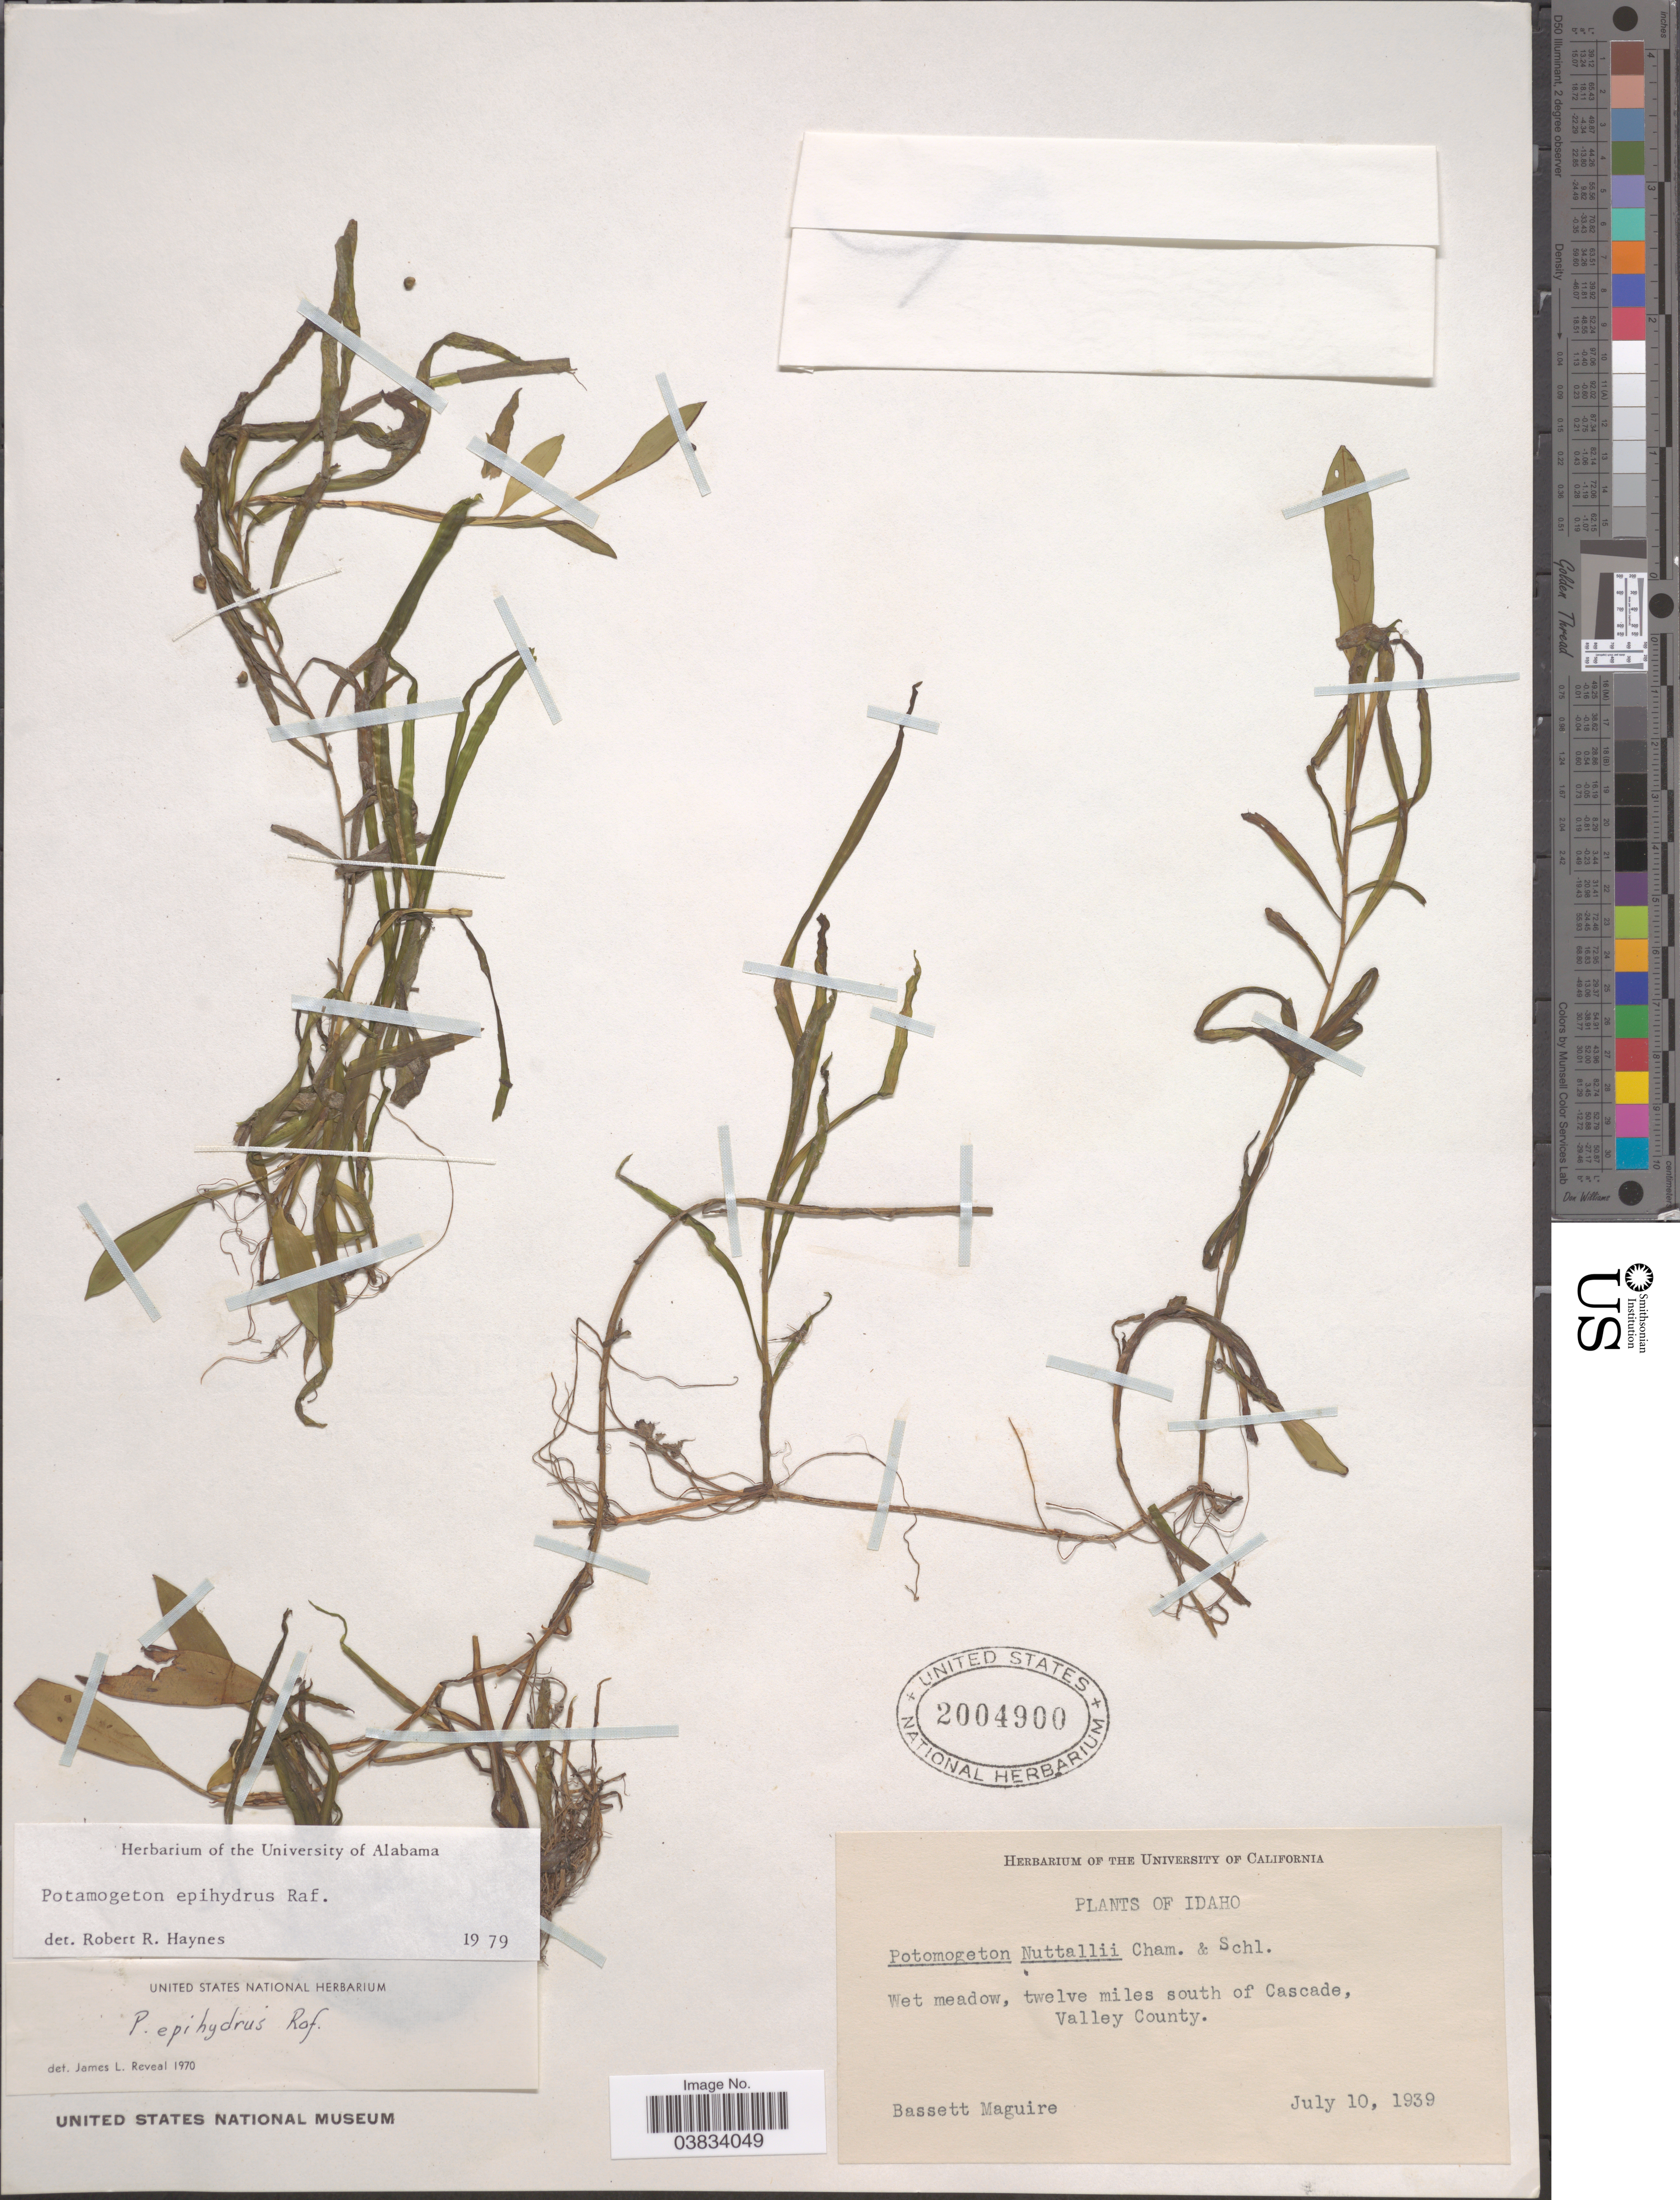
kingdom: Plantae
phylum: Tracheophyta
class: Liliopsida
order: Alismatales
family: Potamogetonaceae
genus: Potamogeton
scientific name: Potamogeton epihydrus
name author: Raf.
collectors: B. Maguire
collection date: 1939-07-10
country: United States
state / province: Idaho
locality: Wet meadow, twelve miles south of Cascade, Valley County.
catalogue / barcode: US 2004900